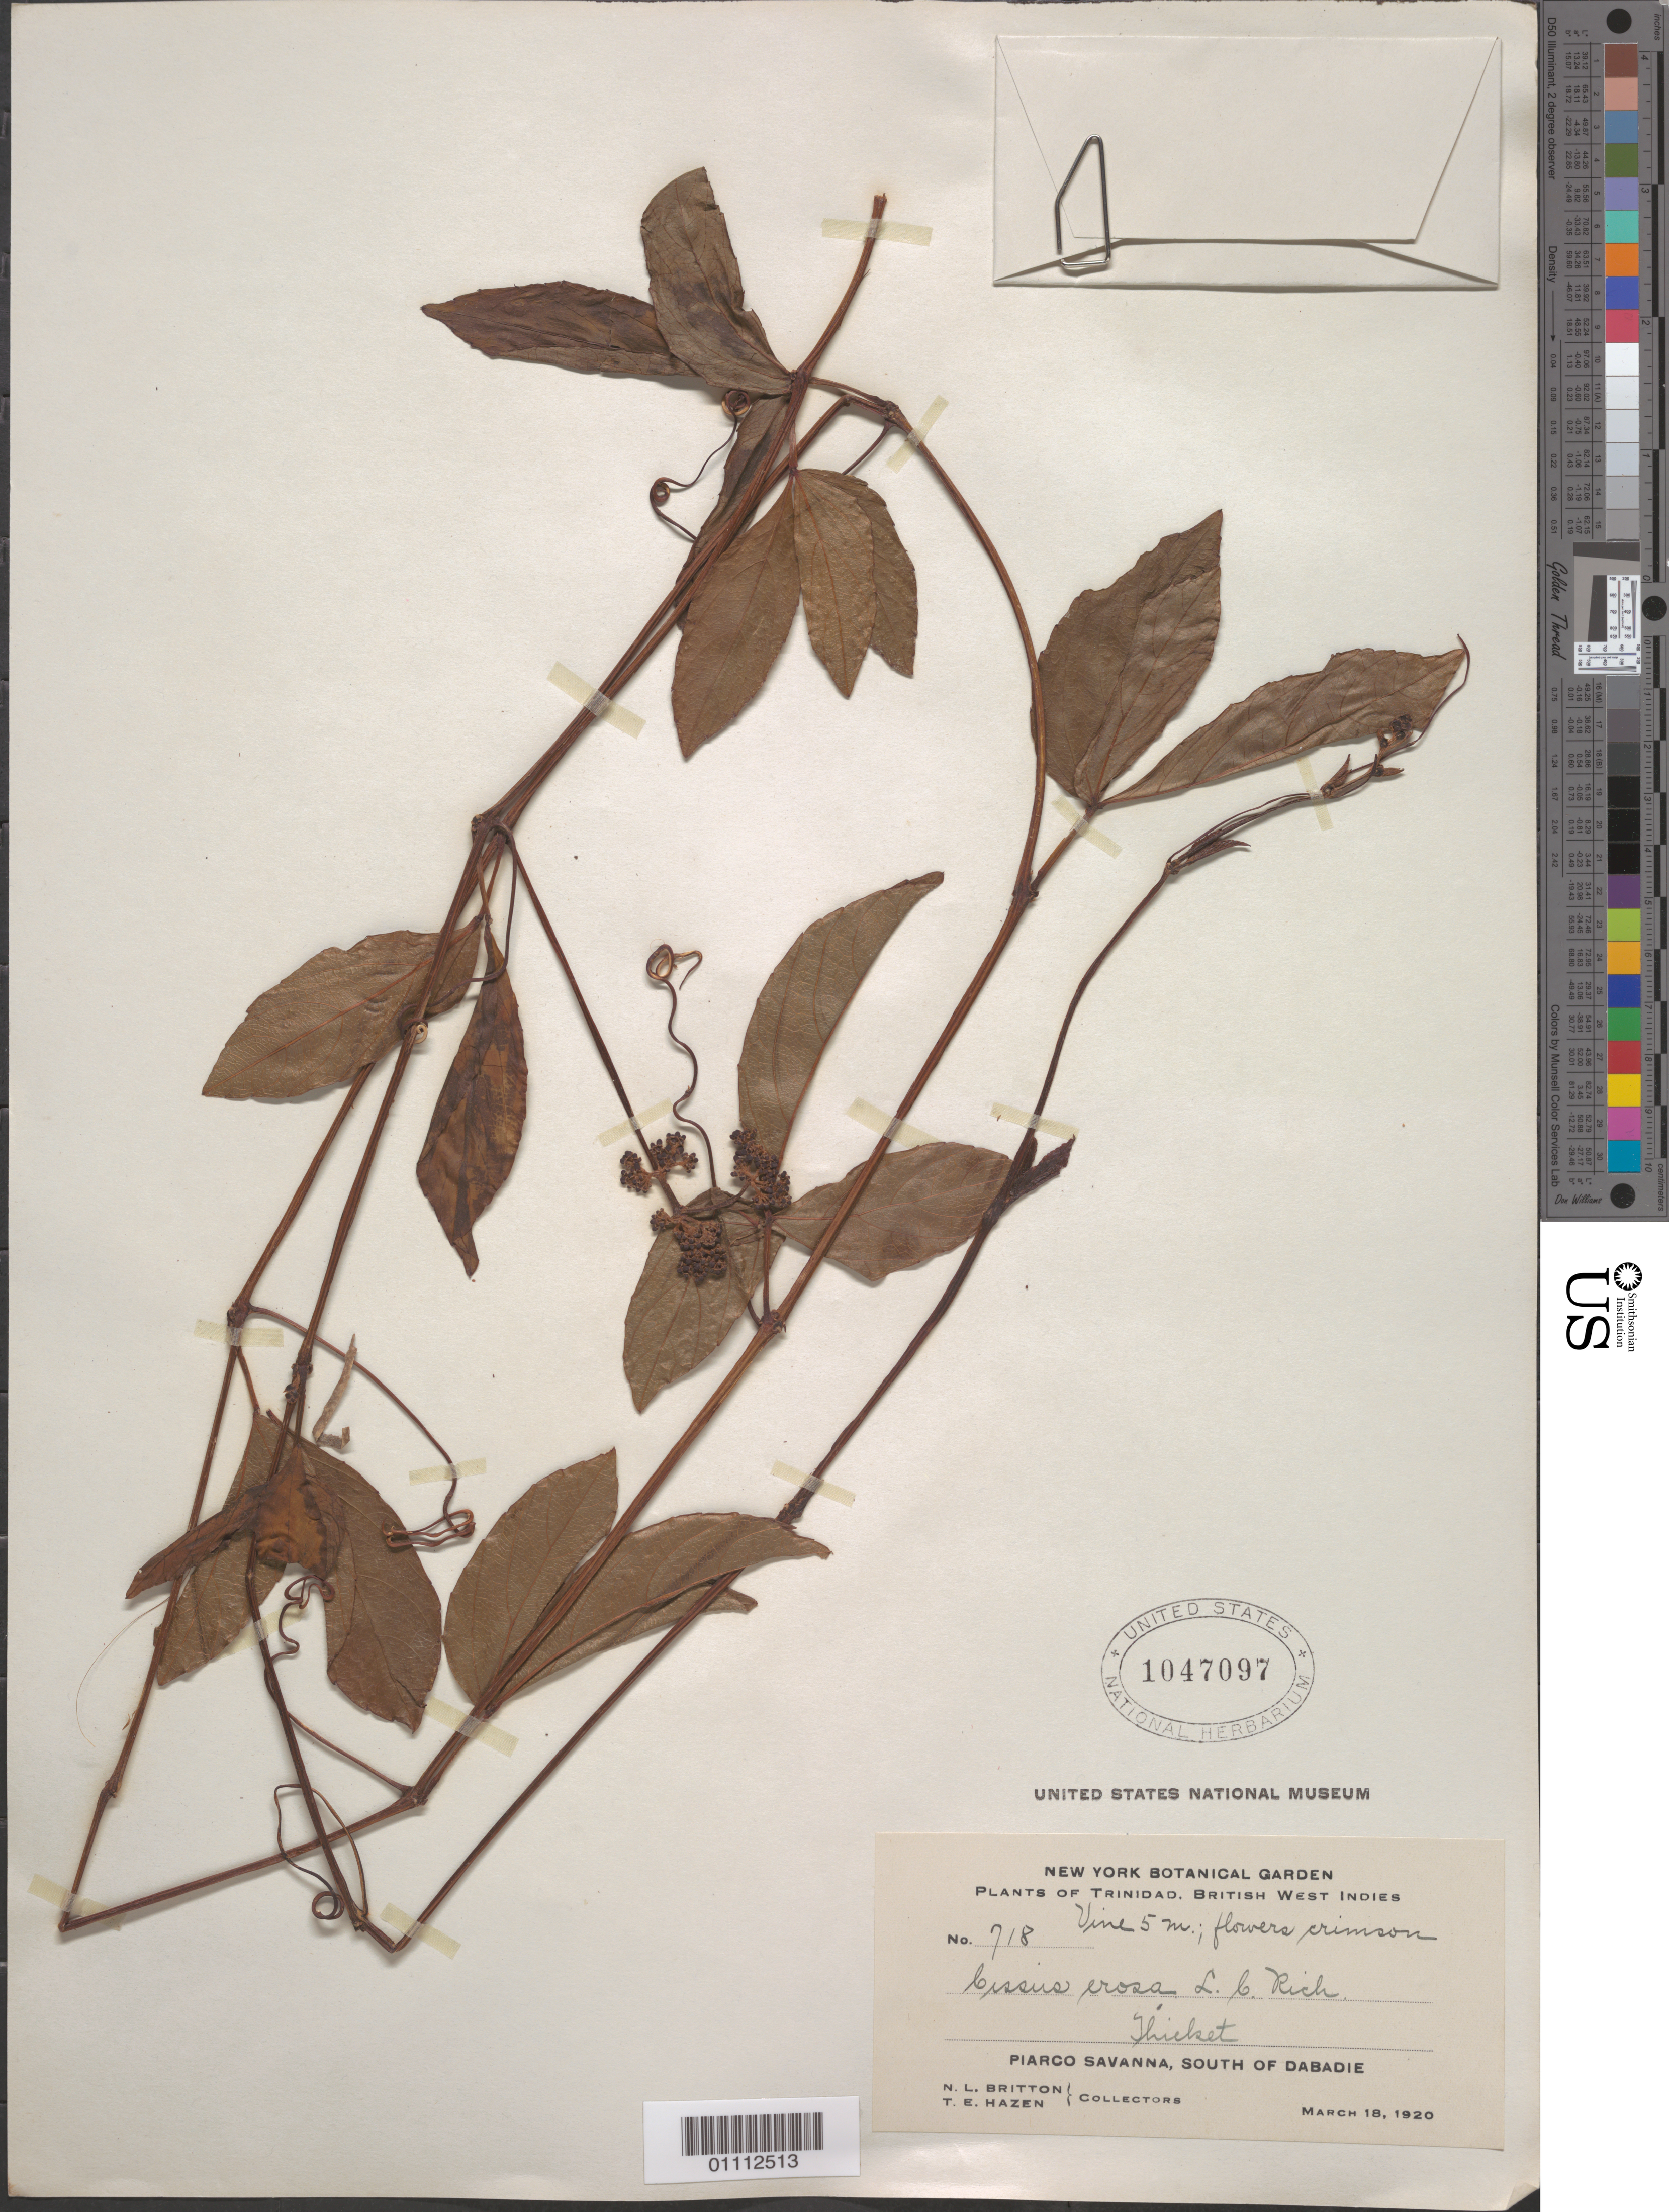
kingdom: Plantae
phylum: Tracheophyta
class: Magnoliopsida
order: Vitales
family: Vitaceae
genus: Cissus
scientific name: Cissus erosa subsp. erosa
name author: Rich.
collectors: N. Britton & T. E. Hazen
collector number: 718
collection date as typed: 18 Mar 1920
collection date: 1920-03-18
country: Trinidad and Tobago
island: Trinidad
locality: Thicket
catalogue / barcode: US 1047097